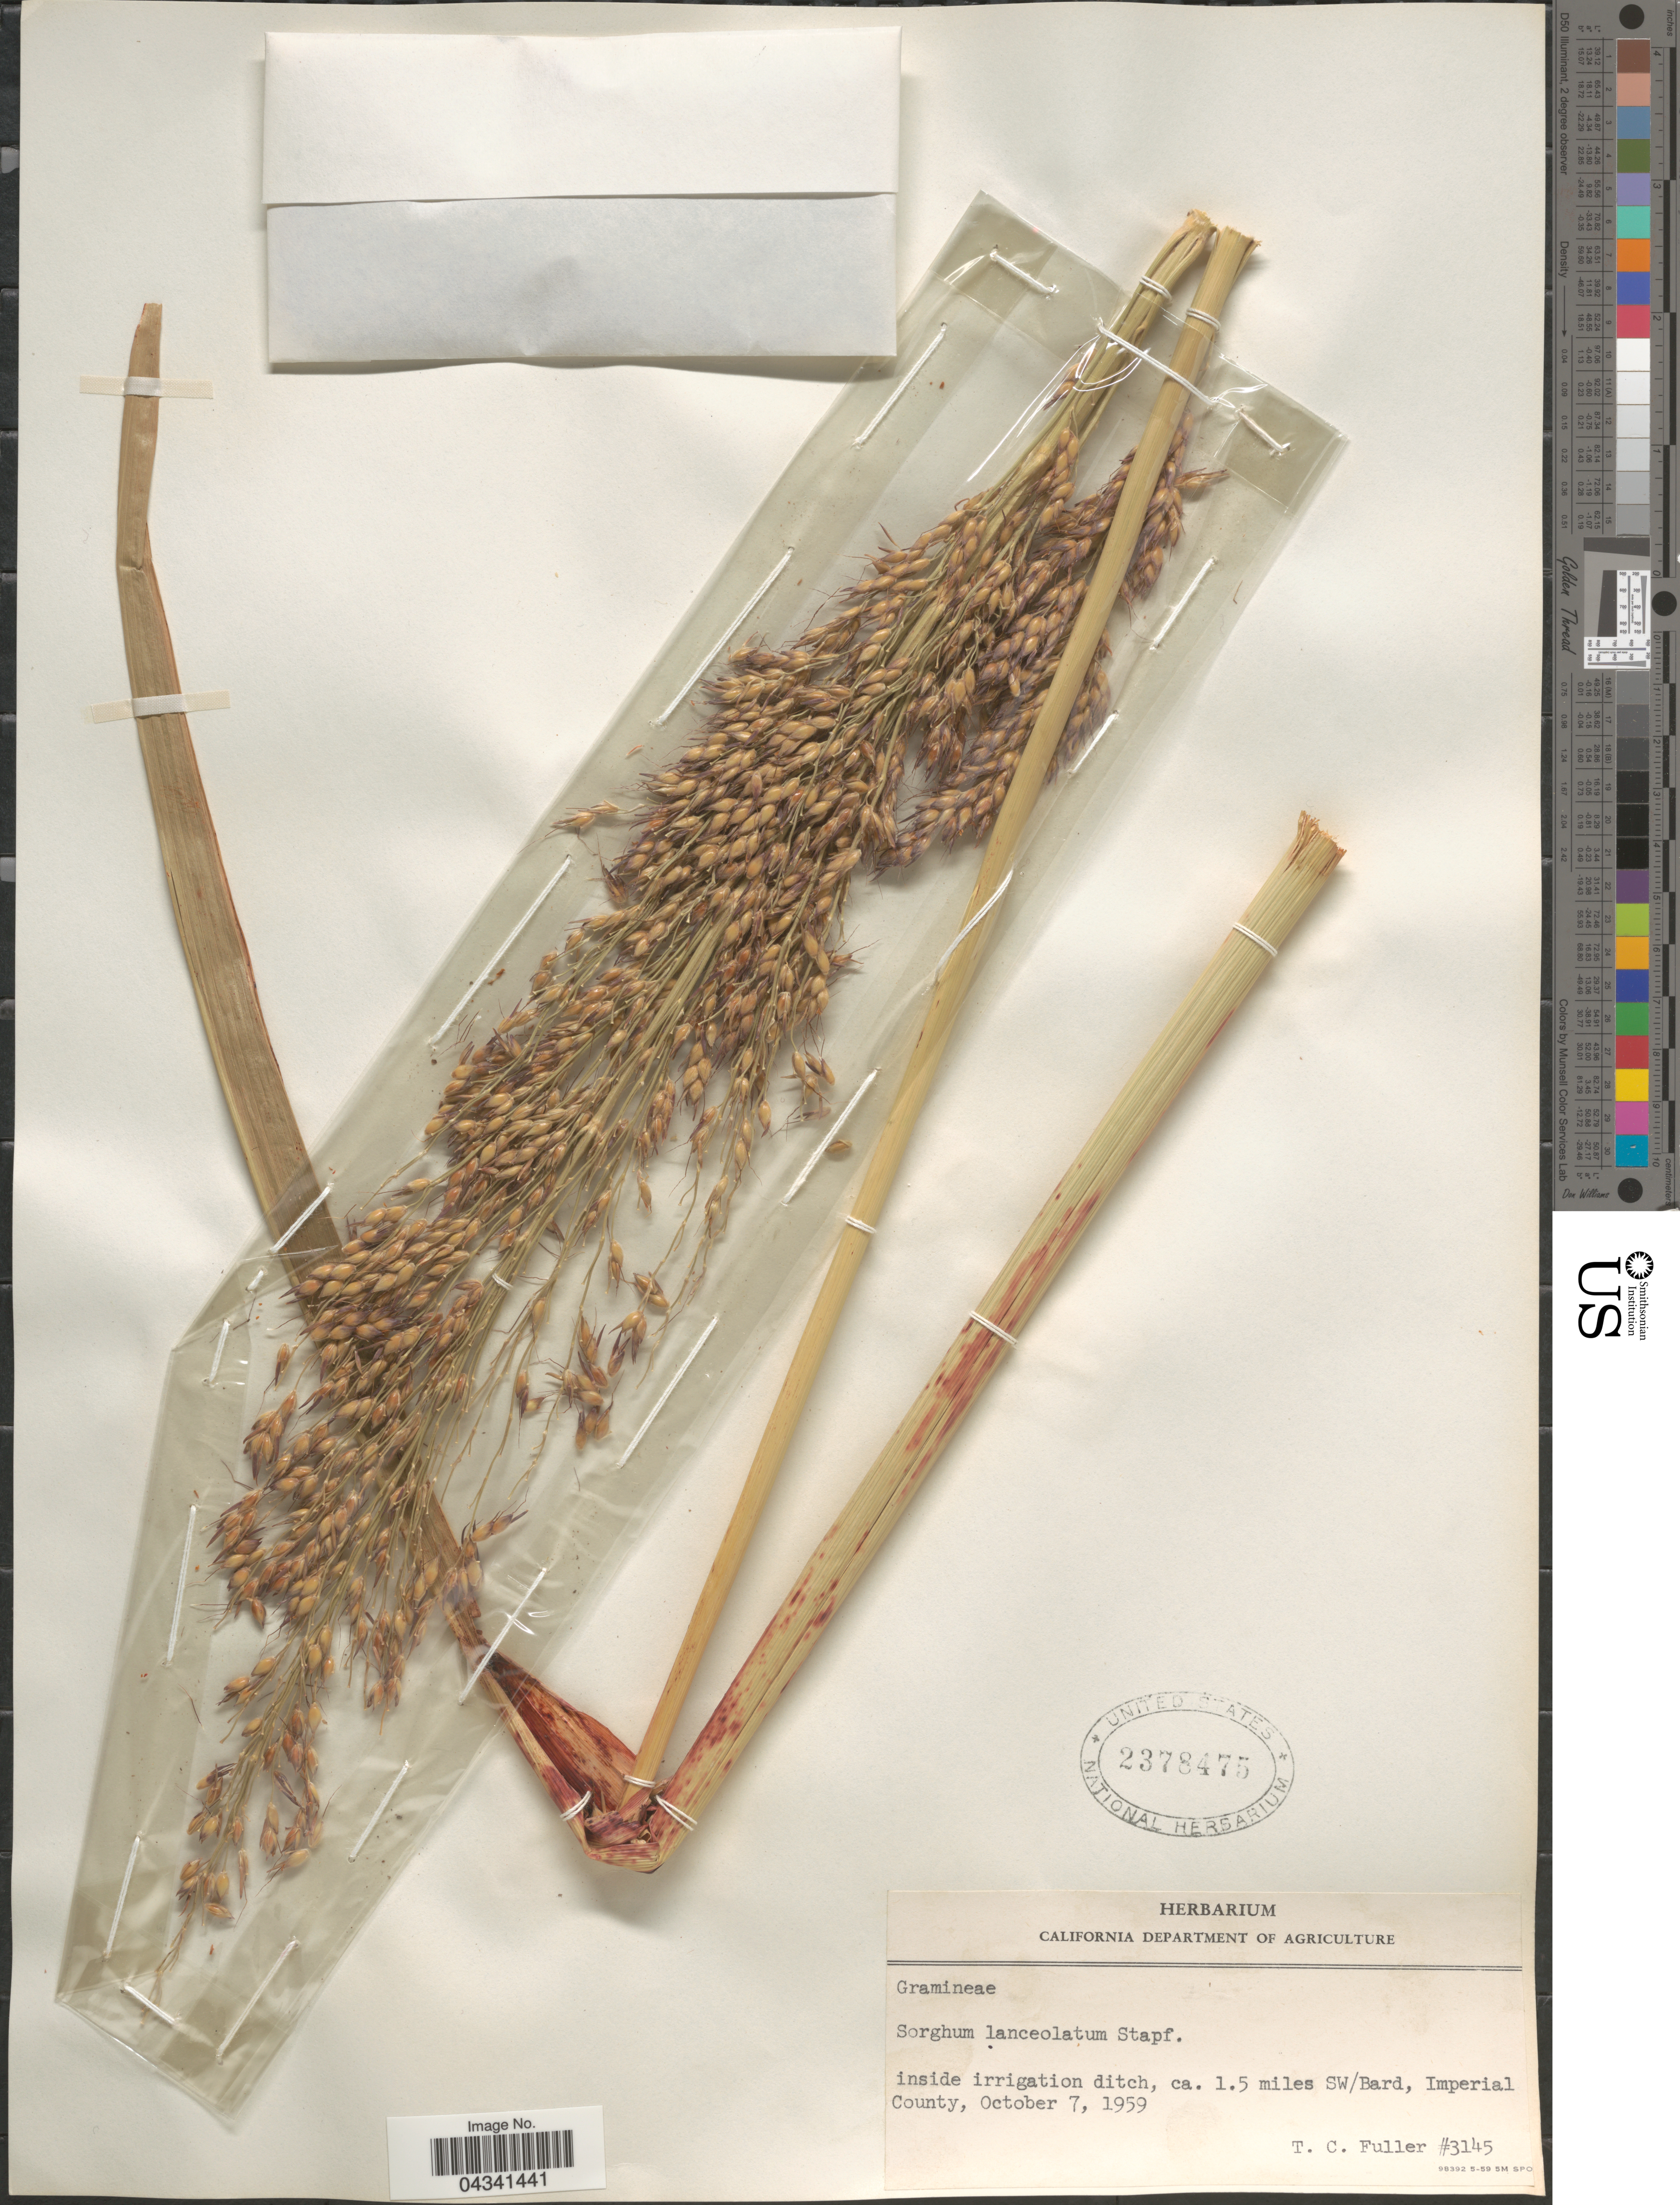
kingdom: Plantae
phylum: Tracheophyta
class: Liliopsida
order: Poales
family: Poaceae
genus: Sorghum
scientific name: Sorghum arundinaceum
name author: (Desv.) Stapf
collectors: T. Fuller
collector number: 3145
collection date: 1959-10-07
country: United States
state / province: California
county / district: Imperial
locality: Inside irrigation ditch, ca. 1.5 miles SW/Bard, Imperial County.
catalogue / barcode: US 2378475